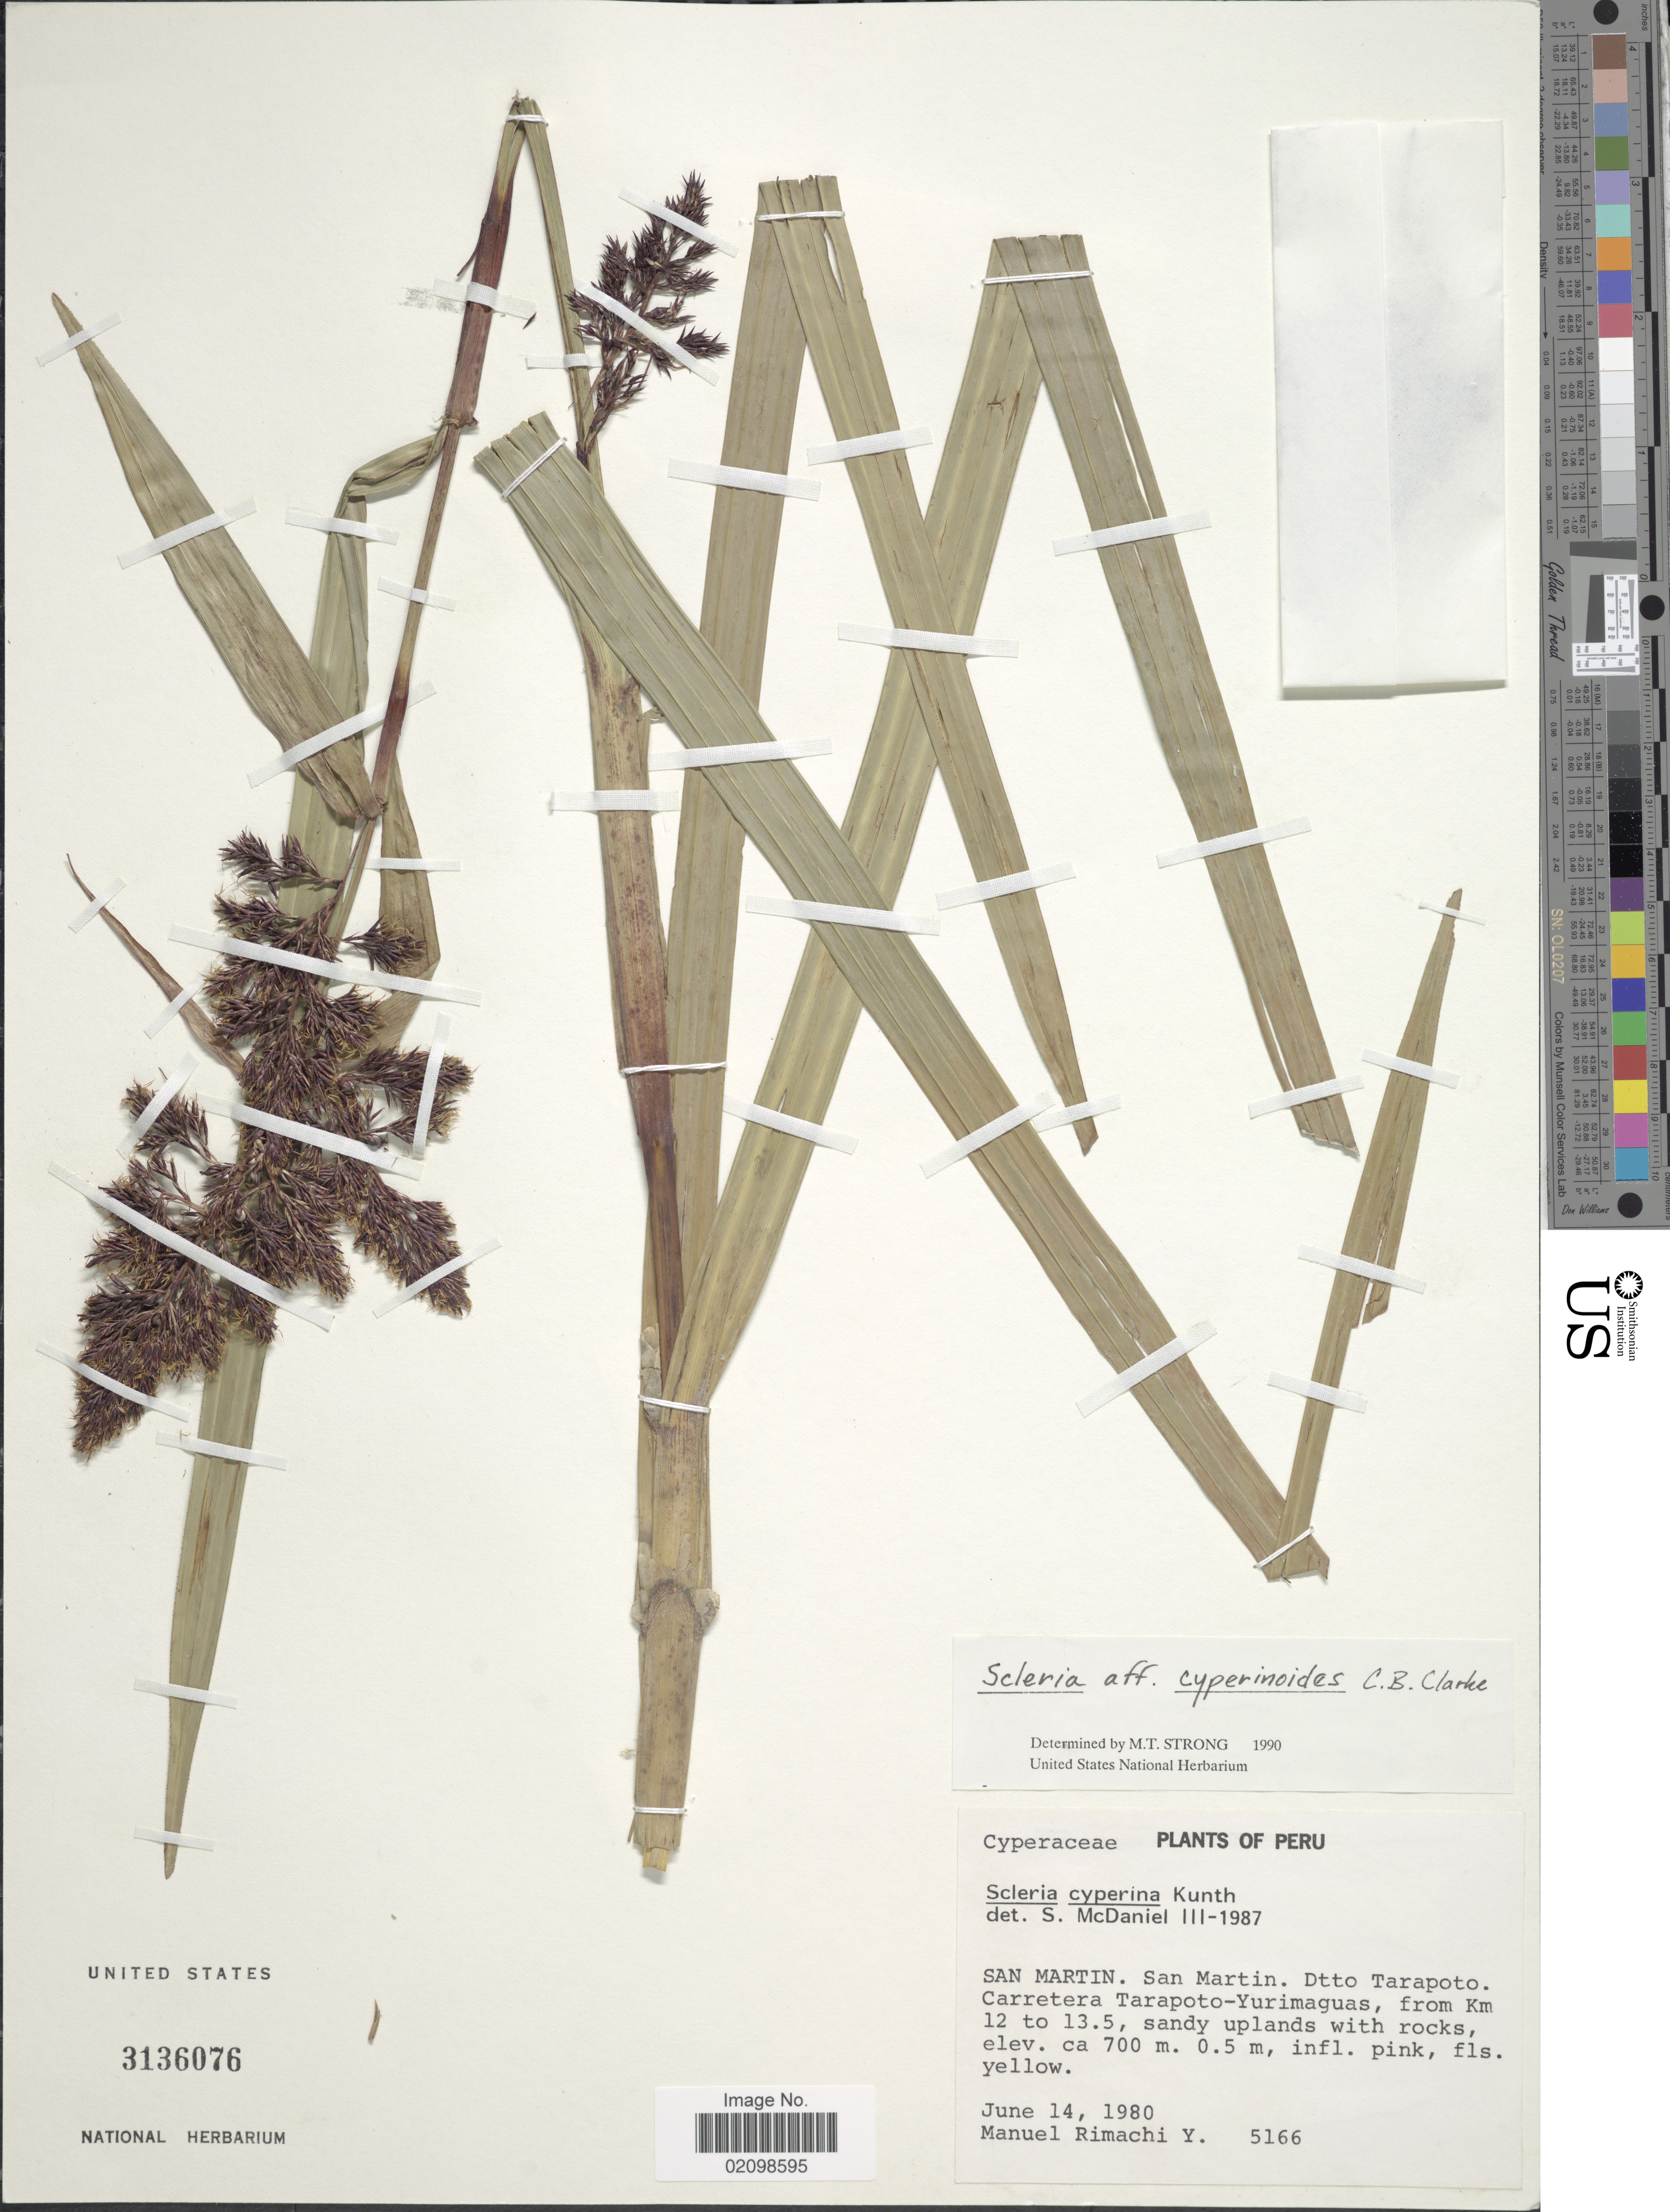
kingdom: Plantae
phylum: Tracheophyta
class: Liliopsida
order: Poales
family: Cyperaceae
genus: Scleria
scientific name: Scleria macrogyne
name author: C.B. Clarke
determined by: Strong, Mark T., (BOT), Smithsonian Institution - National Museum of Natural History (UNITED STATES)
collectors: M. Rimachi Y.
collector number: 5166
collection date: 1980-06-14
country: Peru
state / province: San Martín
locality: San Martin. San Martin. Dtto Tarapoto. Carretera Tarapoto-Yurimaguas, from Km 12 to 13.5.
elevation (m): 700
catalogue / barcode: US 3136076